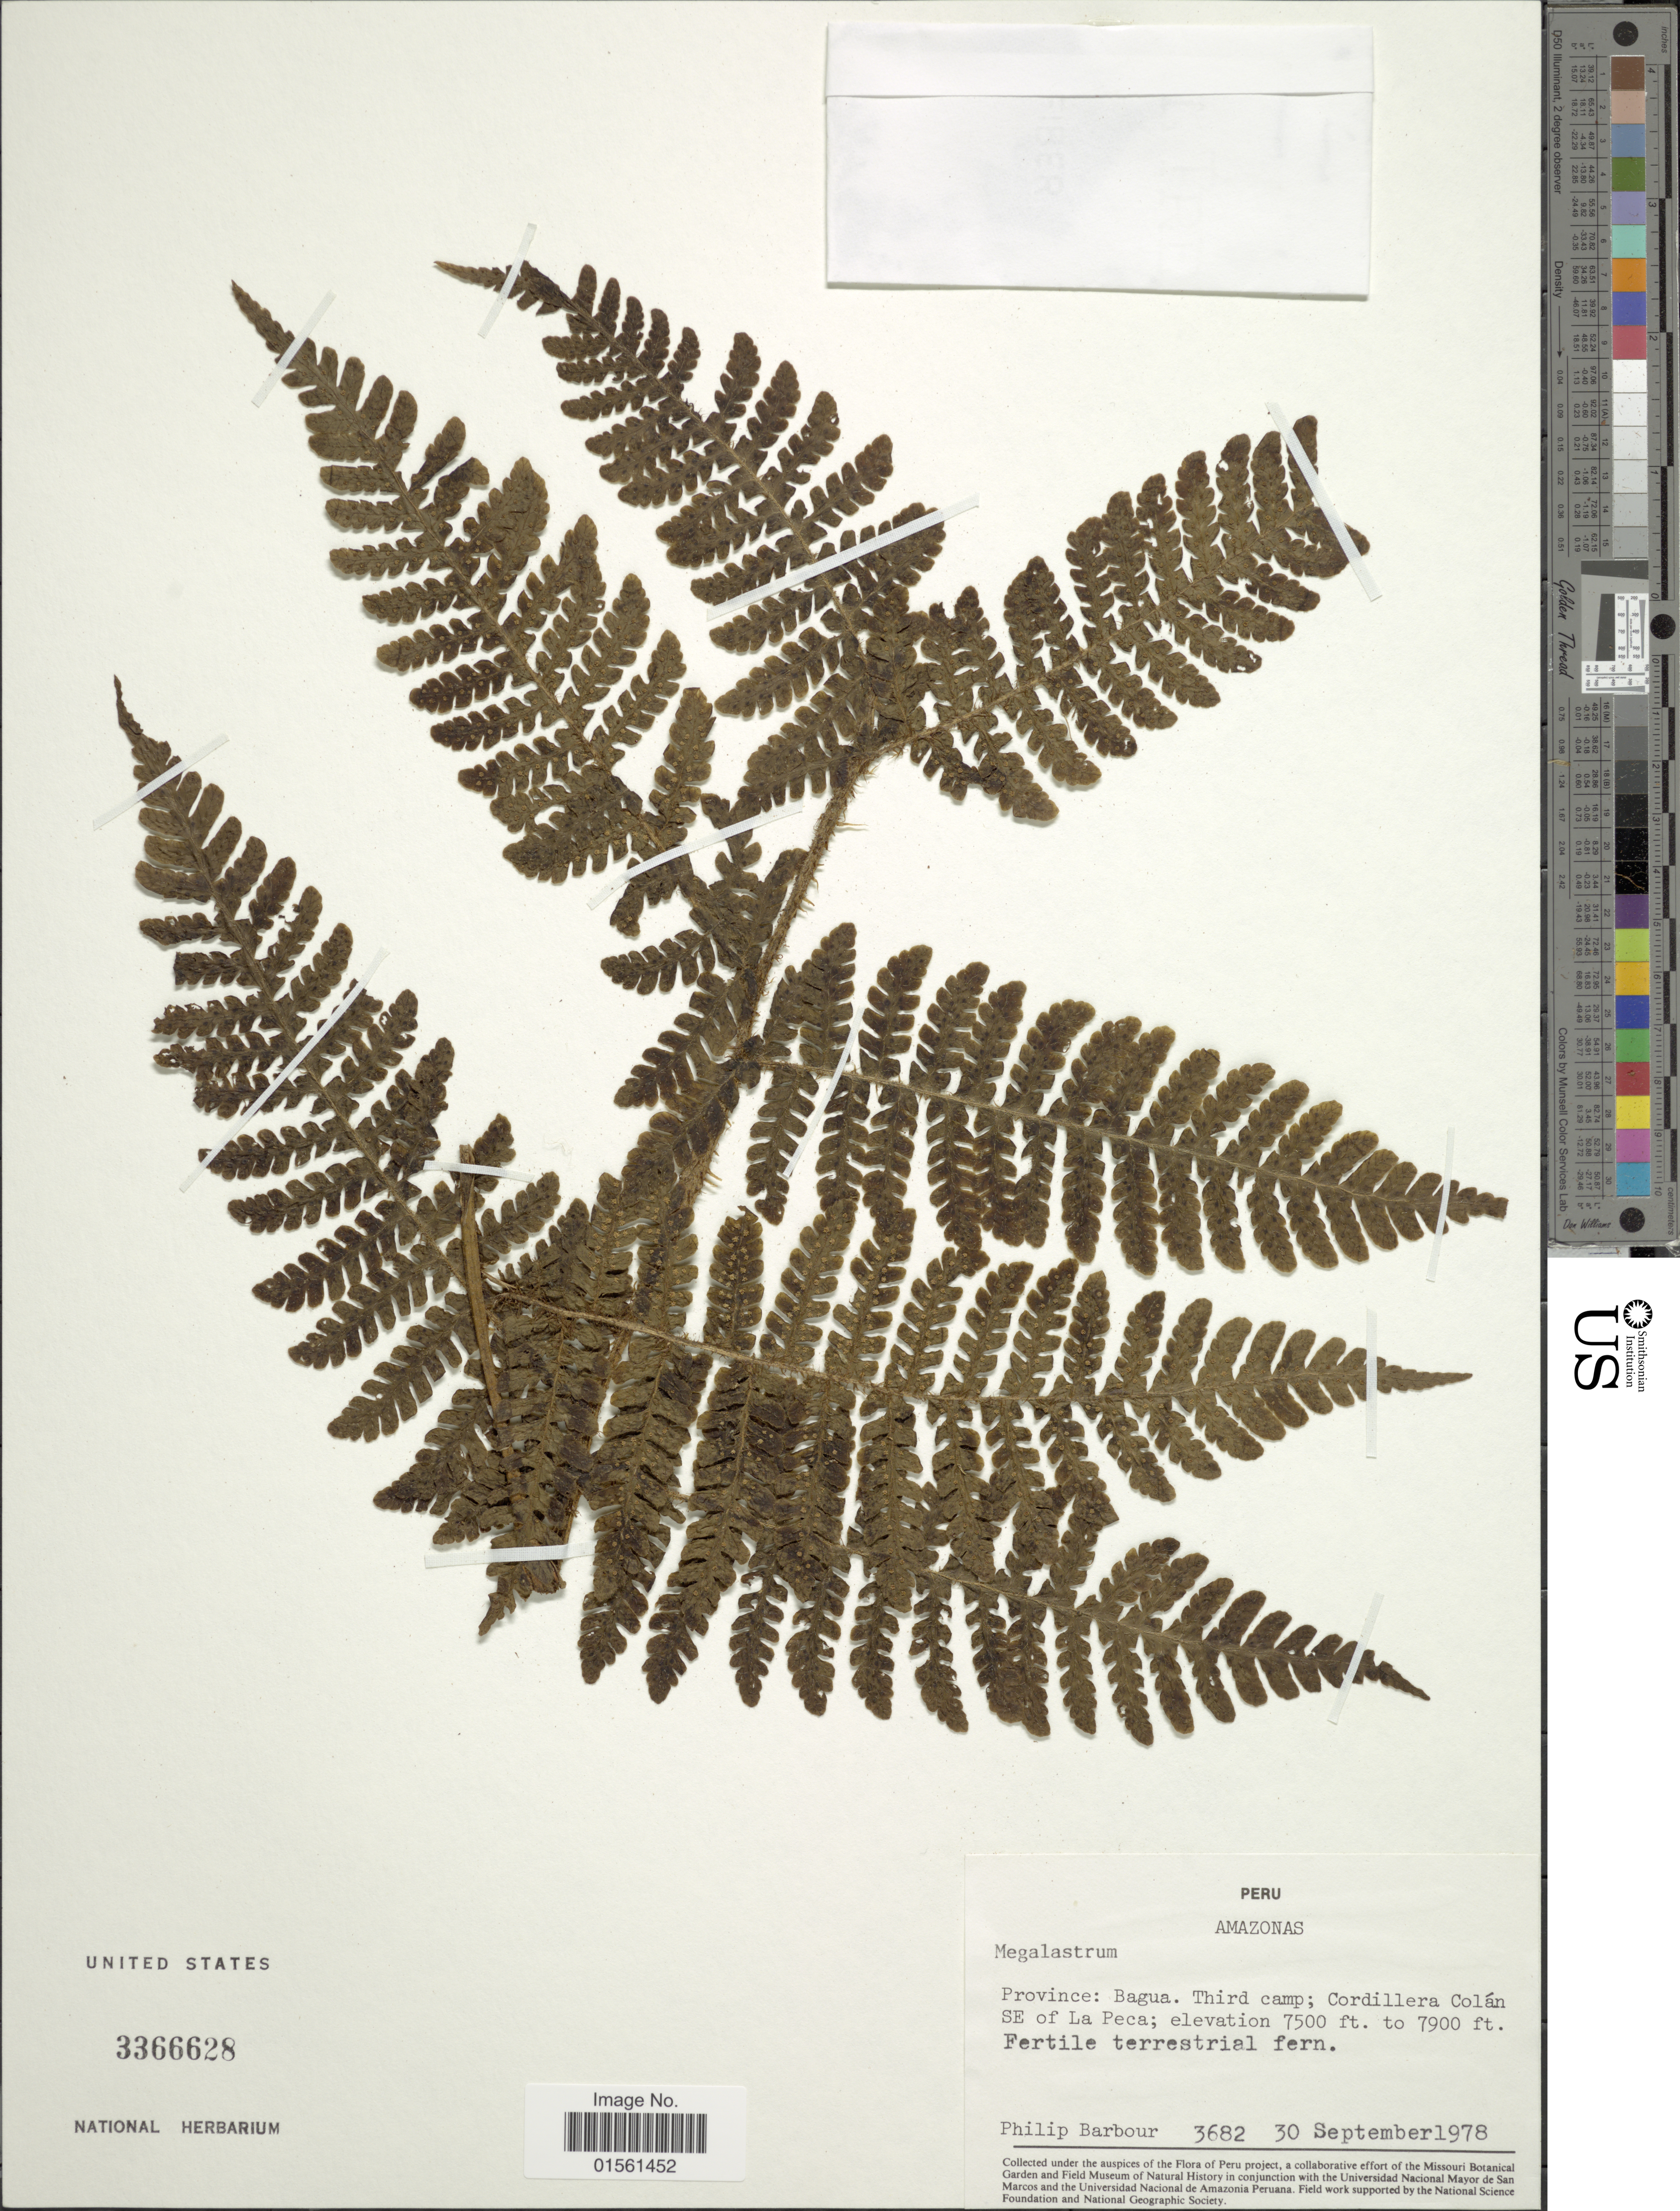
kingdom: Plantae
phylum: Tracheophyta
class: Polypodiopsida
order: Polypodiales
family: Dryopteridaceae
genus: Megalastrum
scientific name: Megalastrum sp.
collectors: P. Barbour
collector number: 3682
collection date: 1978-09-30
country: Peru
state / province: Amazonas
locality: Province: Baqua, Third camp; Cordillera Colan SE of La Peca.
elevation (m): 2286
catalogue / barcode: US 3366628